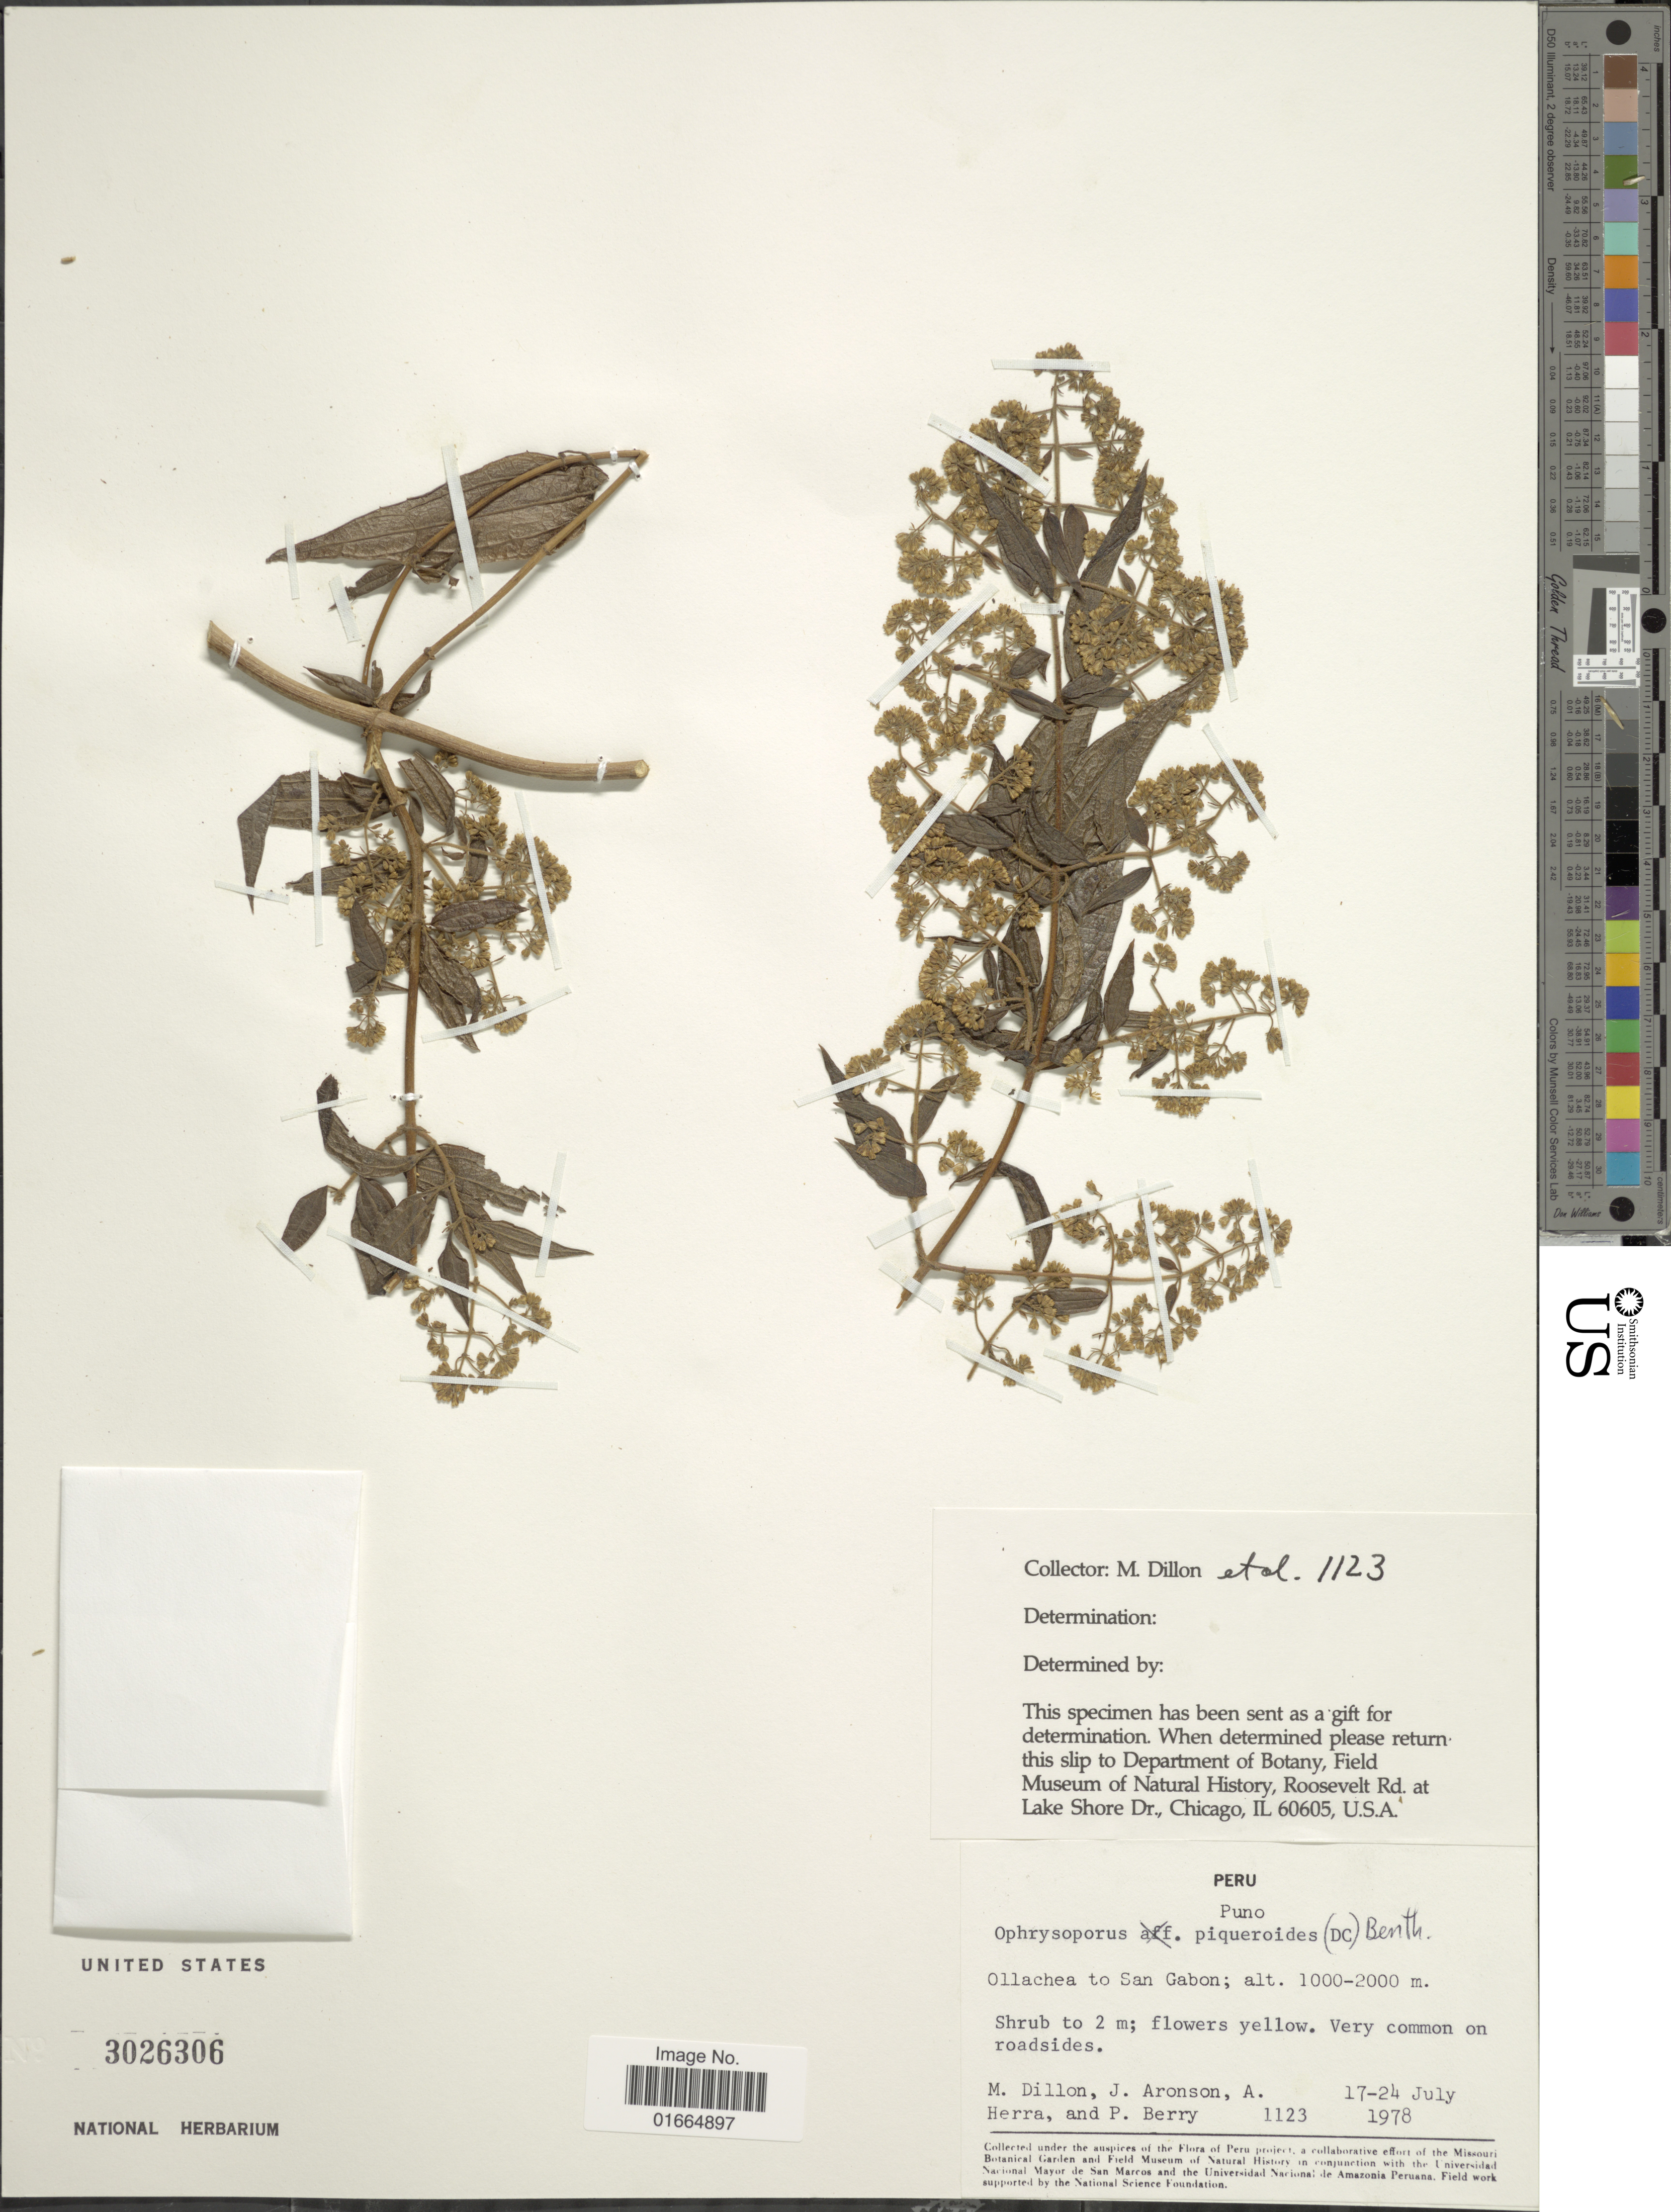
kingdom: Plantae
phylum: Tracheophyta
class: Magnoliopsida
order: Asterales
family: Asteraceae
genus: Ophryosporus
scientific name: Ophryosporus piquerioides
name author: (DC.) Benth. ex Baker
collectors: M. O. Dillon, J. Aronson, A. Herra & P. Berry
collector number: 1123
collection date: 1978-07-17/1978-07-24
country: Peru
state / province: Puno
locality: Ollachea to San Gabon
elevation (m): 1000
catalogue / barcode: US 3026306